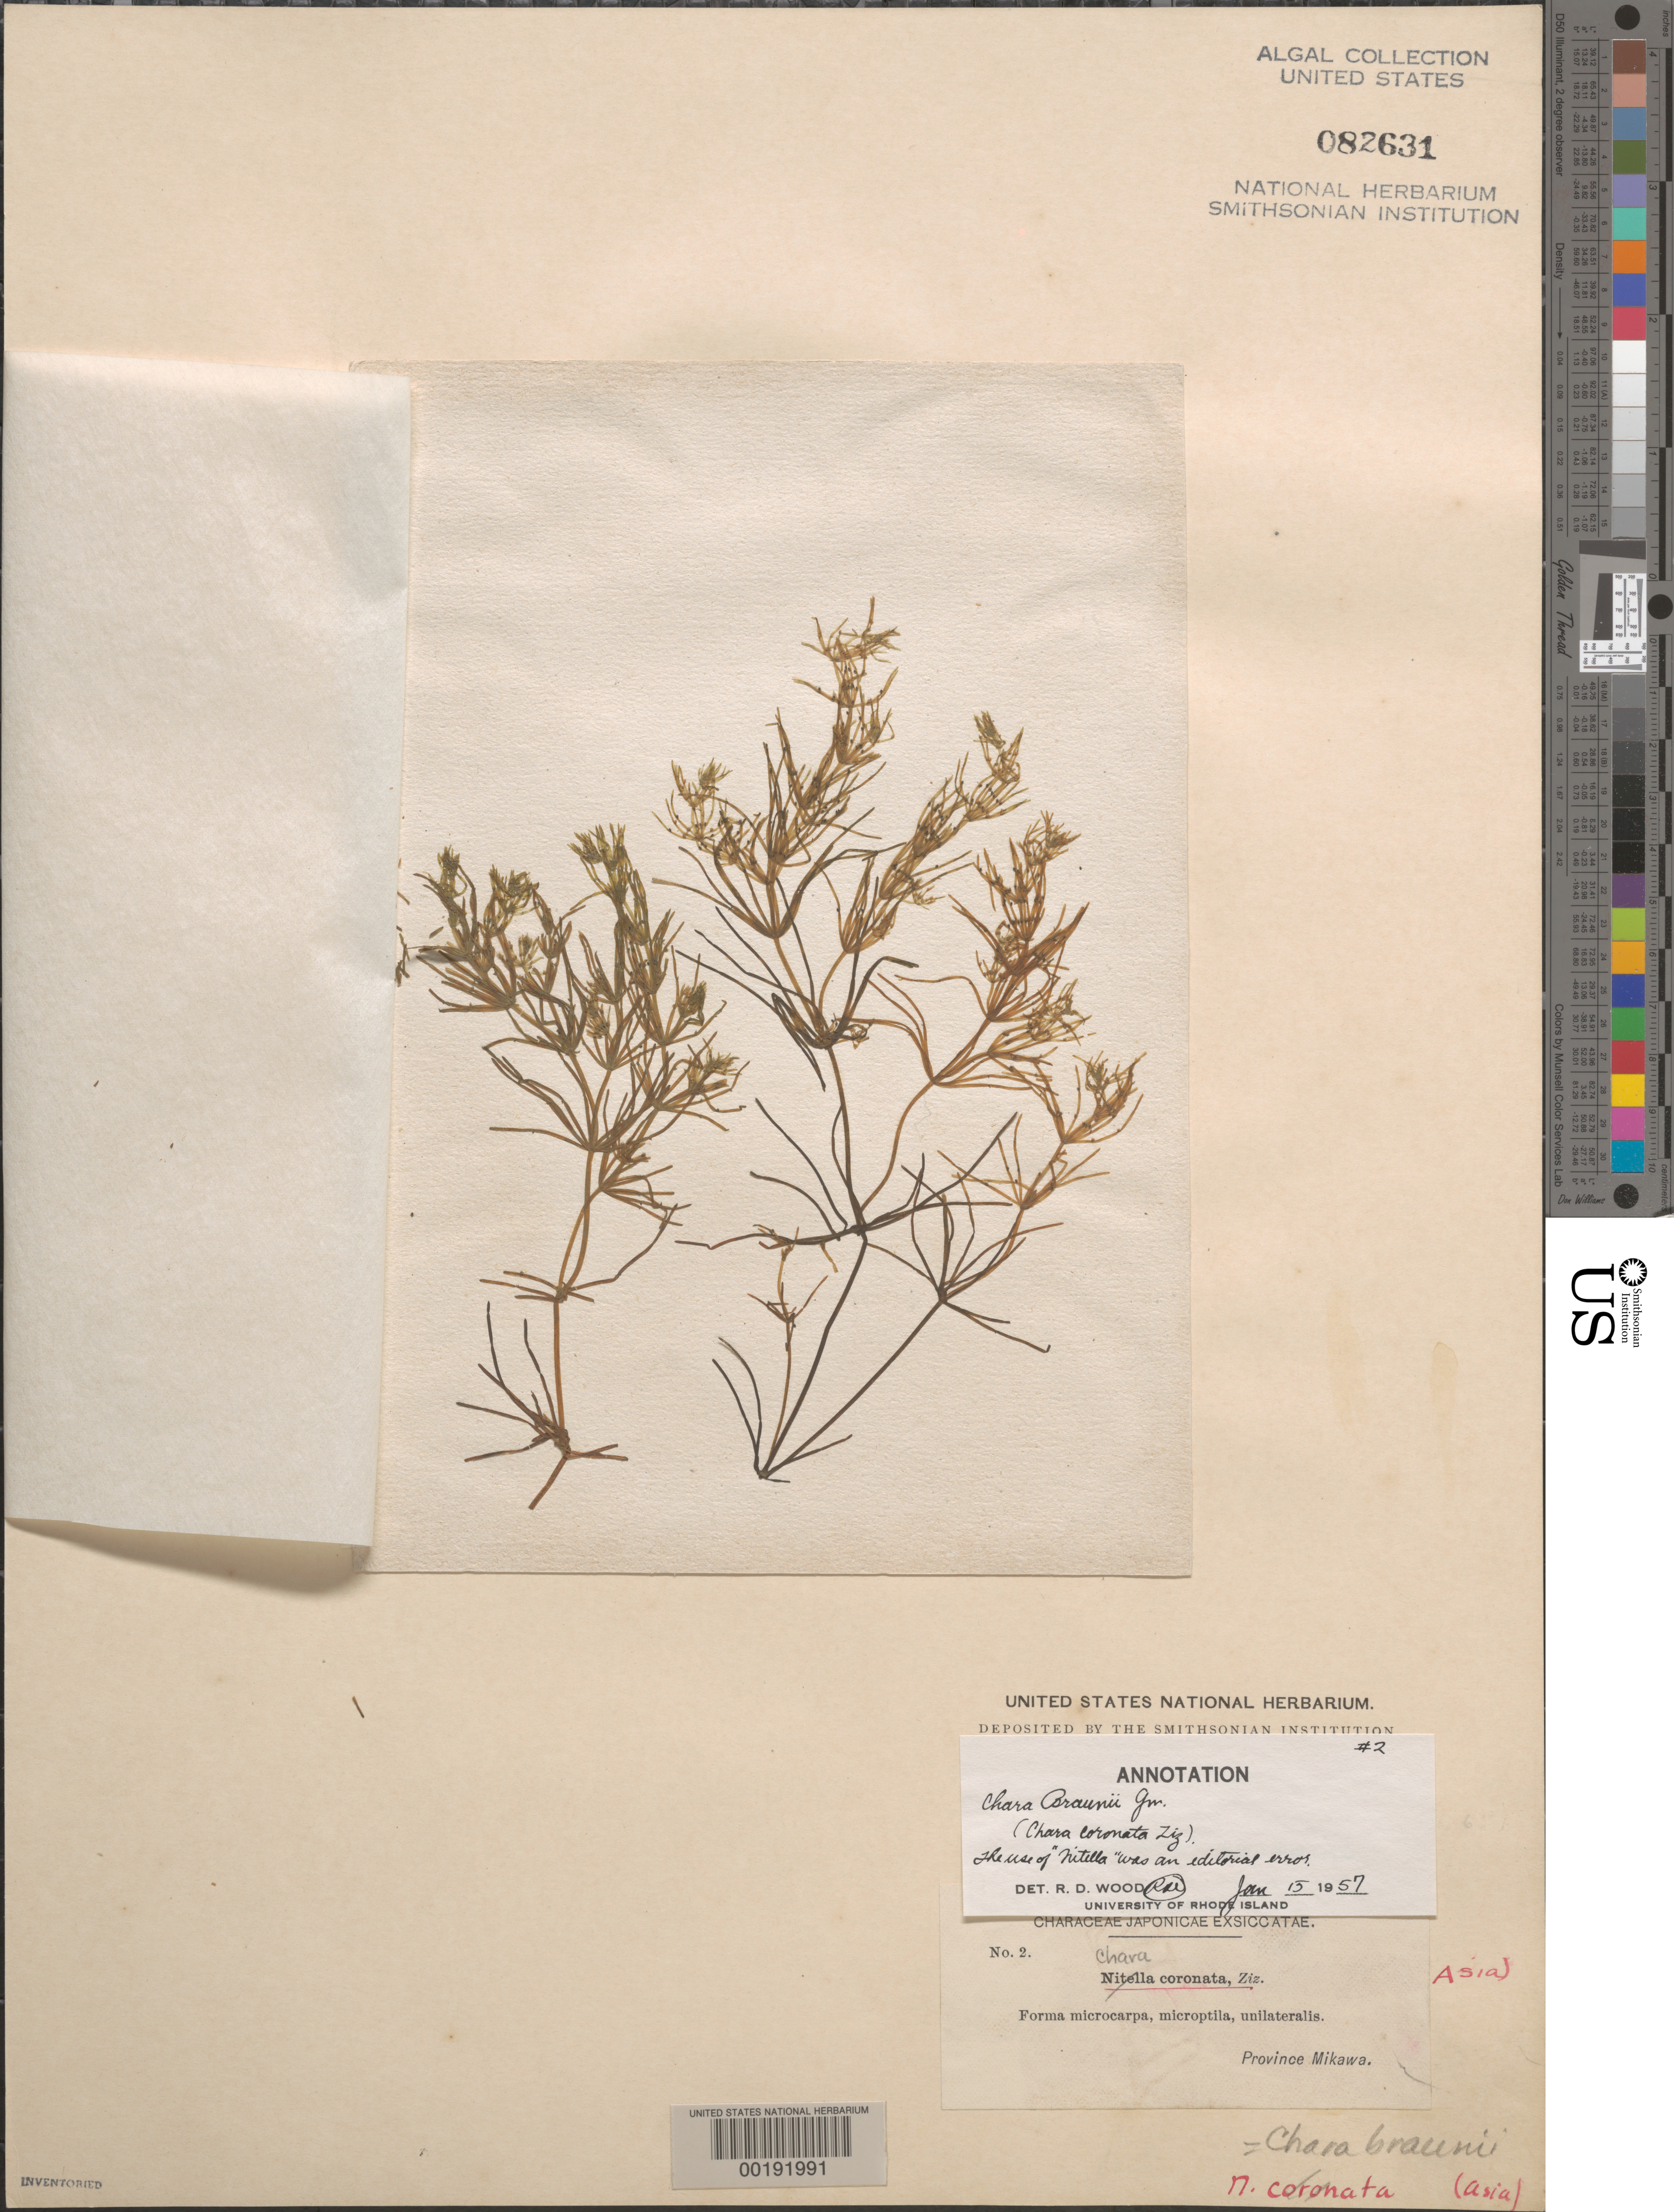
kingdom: Plantae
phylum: Charophyta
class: Charophyceae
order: Charales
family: Characeae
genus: Chara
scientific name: Chara braunii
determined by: Wood, R. D.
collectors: T. F. Allen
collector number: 2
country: Japan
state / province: Aiti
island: Honshu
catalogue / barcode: US 82631